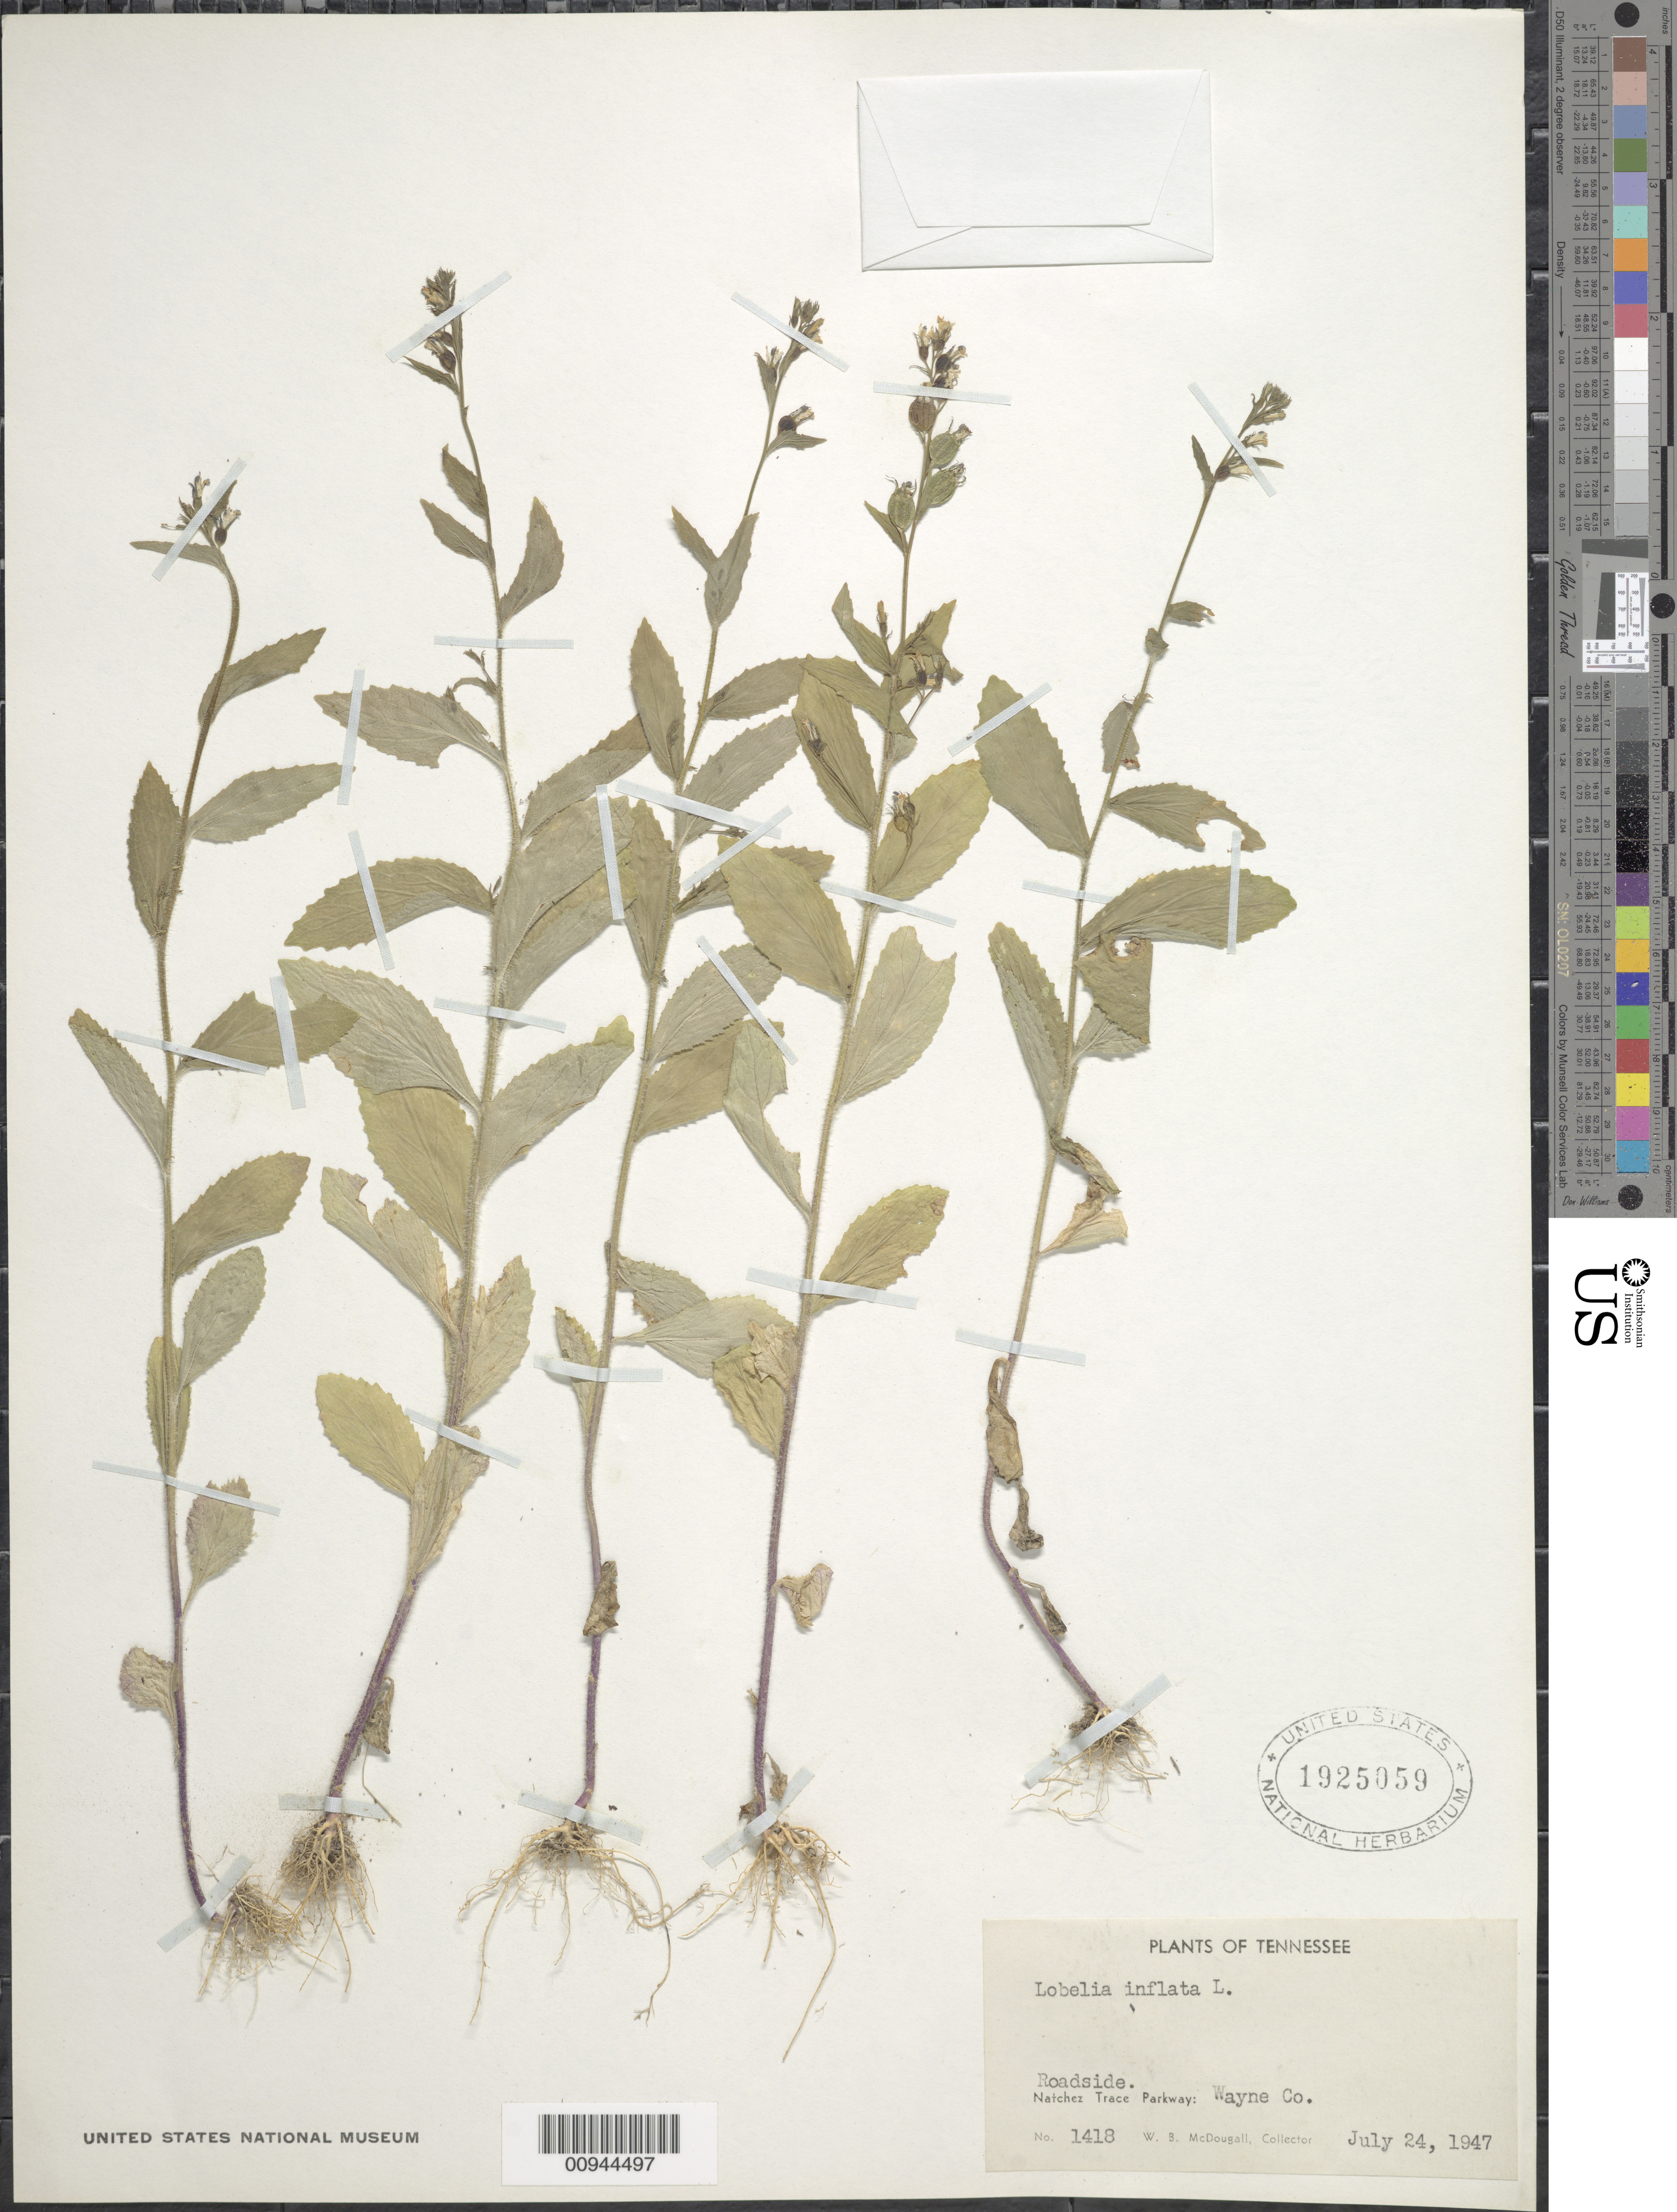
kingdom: Plantae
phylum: Tracheophyta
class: Magnoliopsida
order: Asterales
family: Campanulaceae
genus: Lobelia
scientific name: Lobelia inflata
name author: L.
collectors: W. B. McDougall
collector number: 1418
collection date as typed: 24 Jul 1947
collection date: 1947-07-24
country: United States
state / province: Mississippi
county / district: Wayne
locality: Natchez Trace Parkway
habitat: roadside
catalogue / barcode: US 1925059